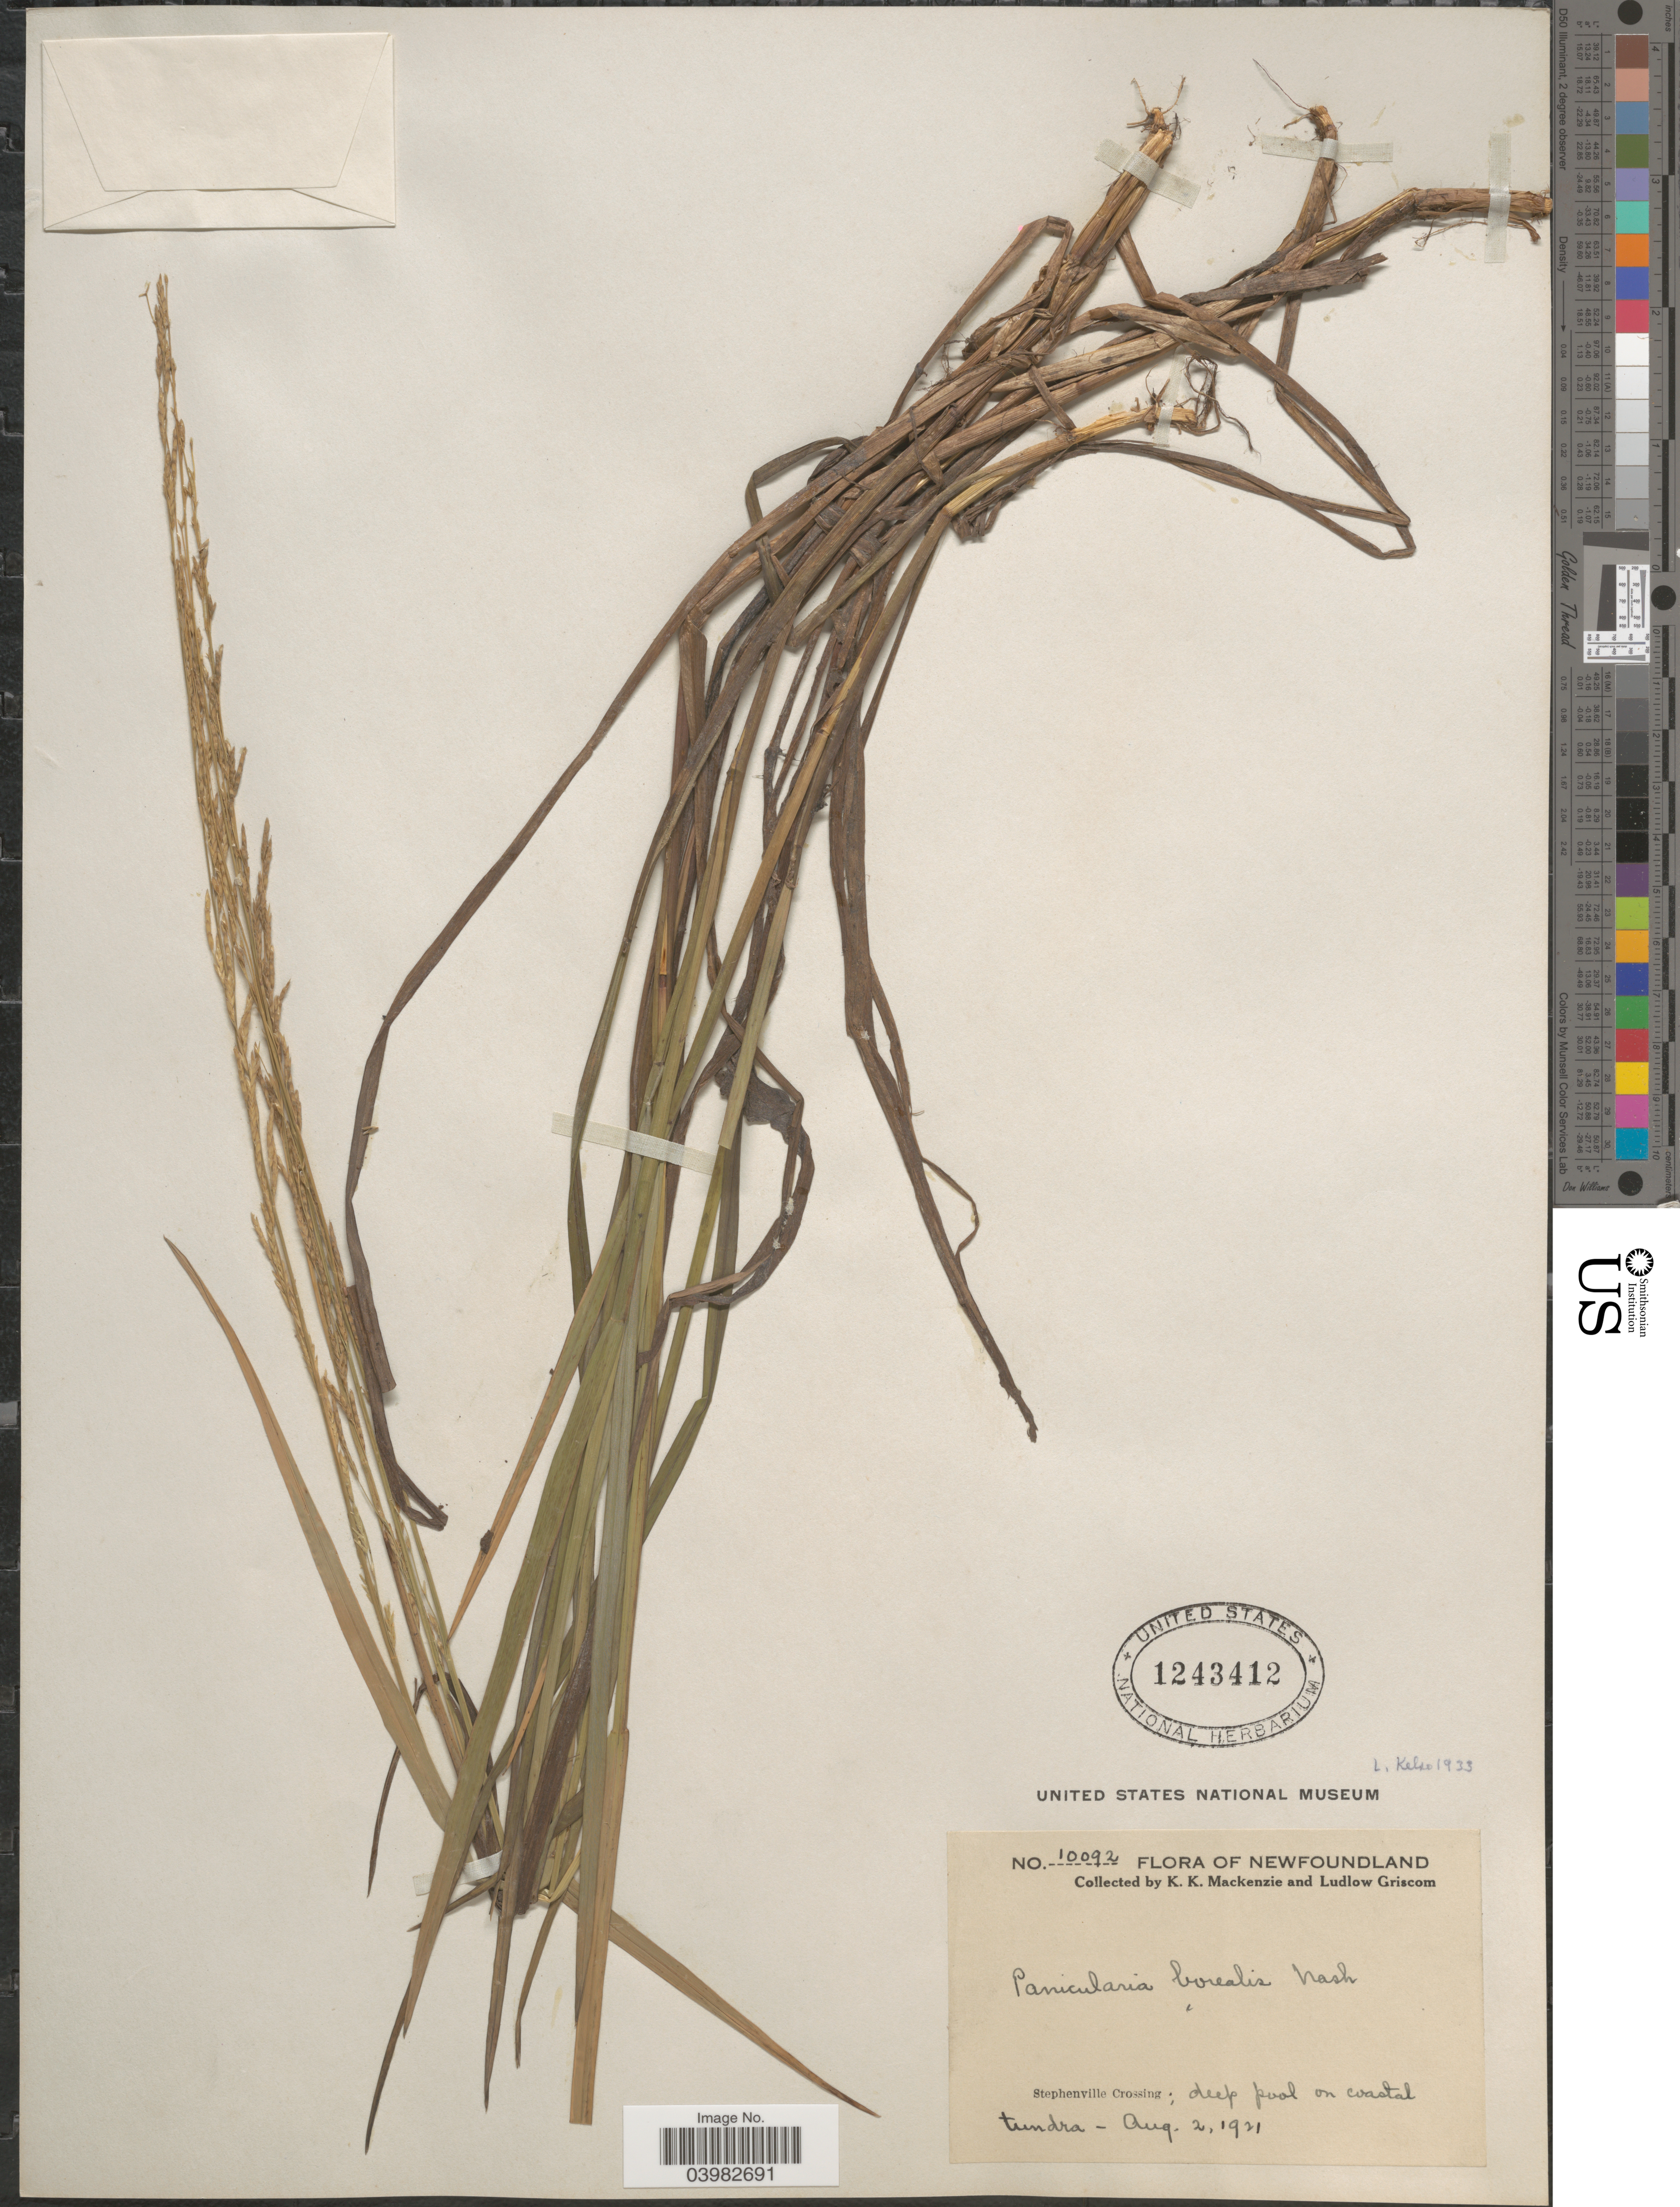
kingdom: Plantae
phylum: Tracheophyta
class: Liliopsida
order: Poales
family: Poaceae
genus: Glyceria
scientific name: Glyceria borealis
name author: (Nash) Batchelder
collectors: K. K. Mackenzie & L. Griscom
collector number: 10092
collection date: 1921-08-02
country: Canada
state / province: Newfoundland and Labrador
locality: Stephenville Crossing; on coastal tundra.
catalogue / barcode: US 1243412